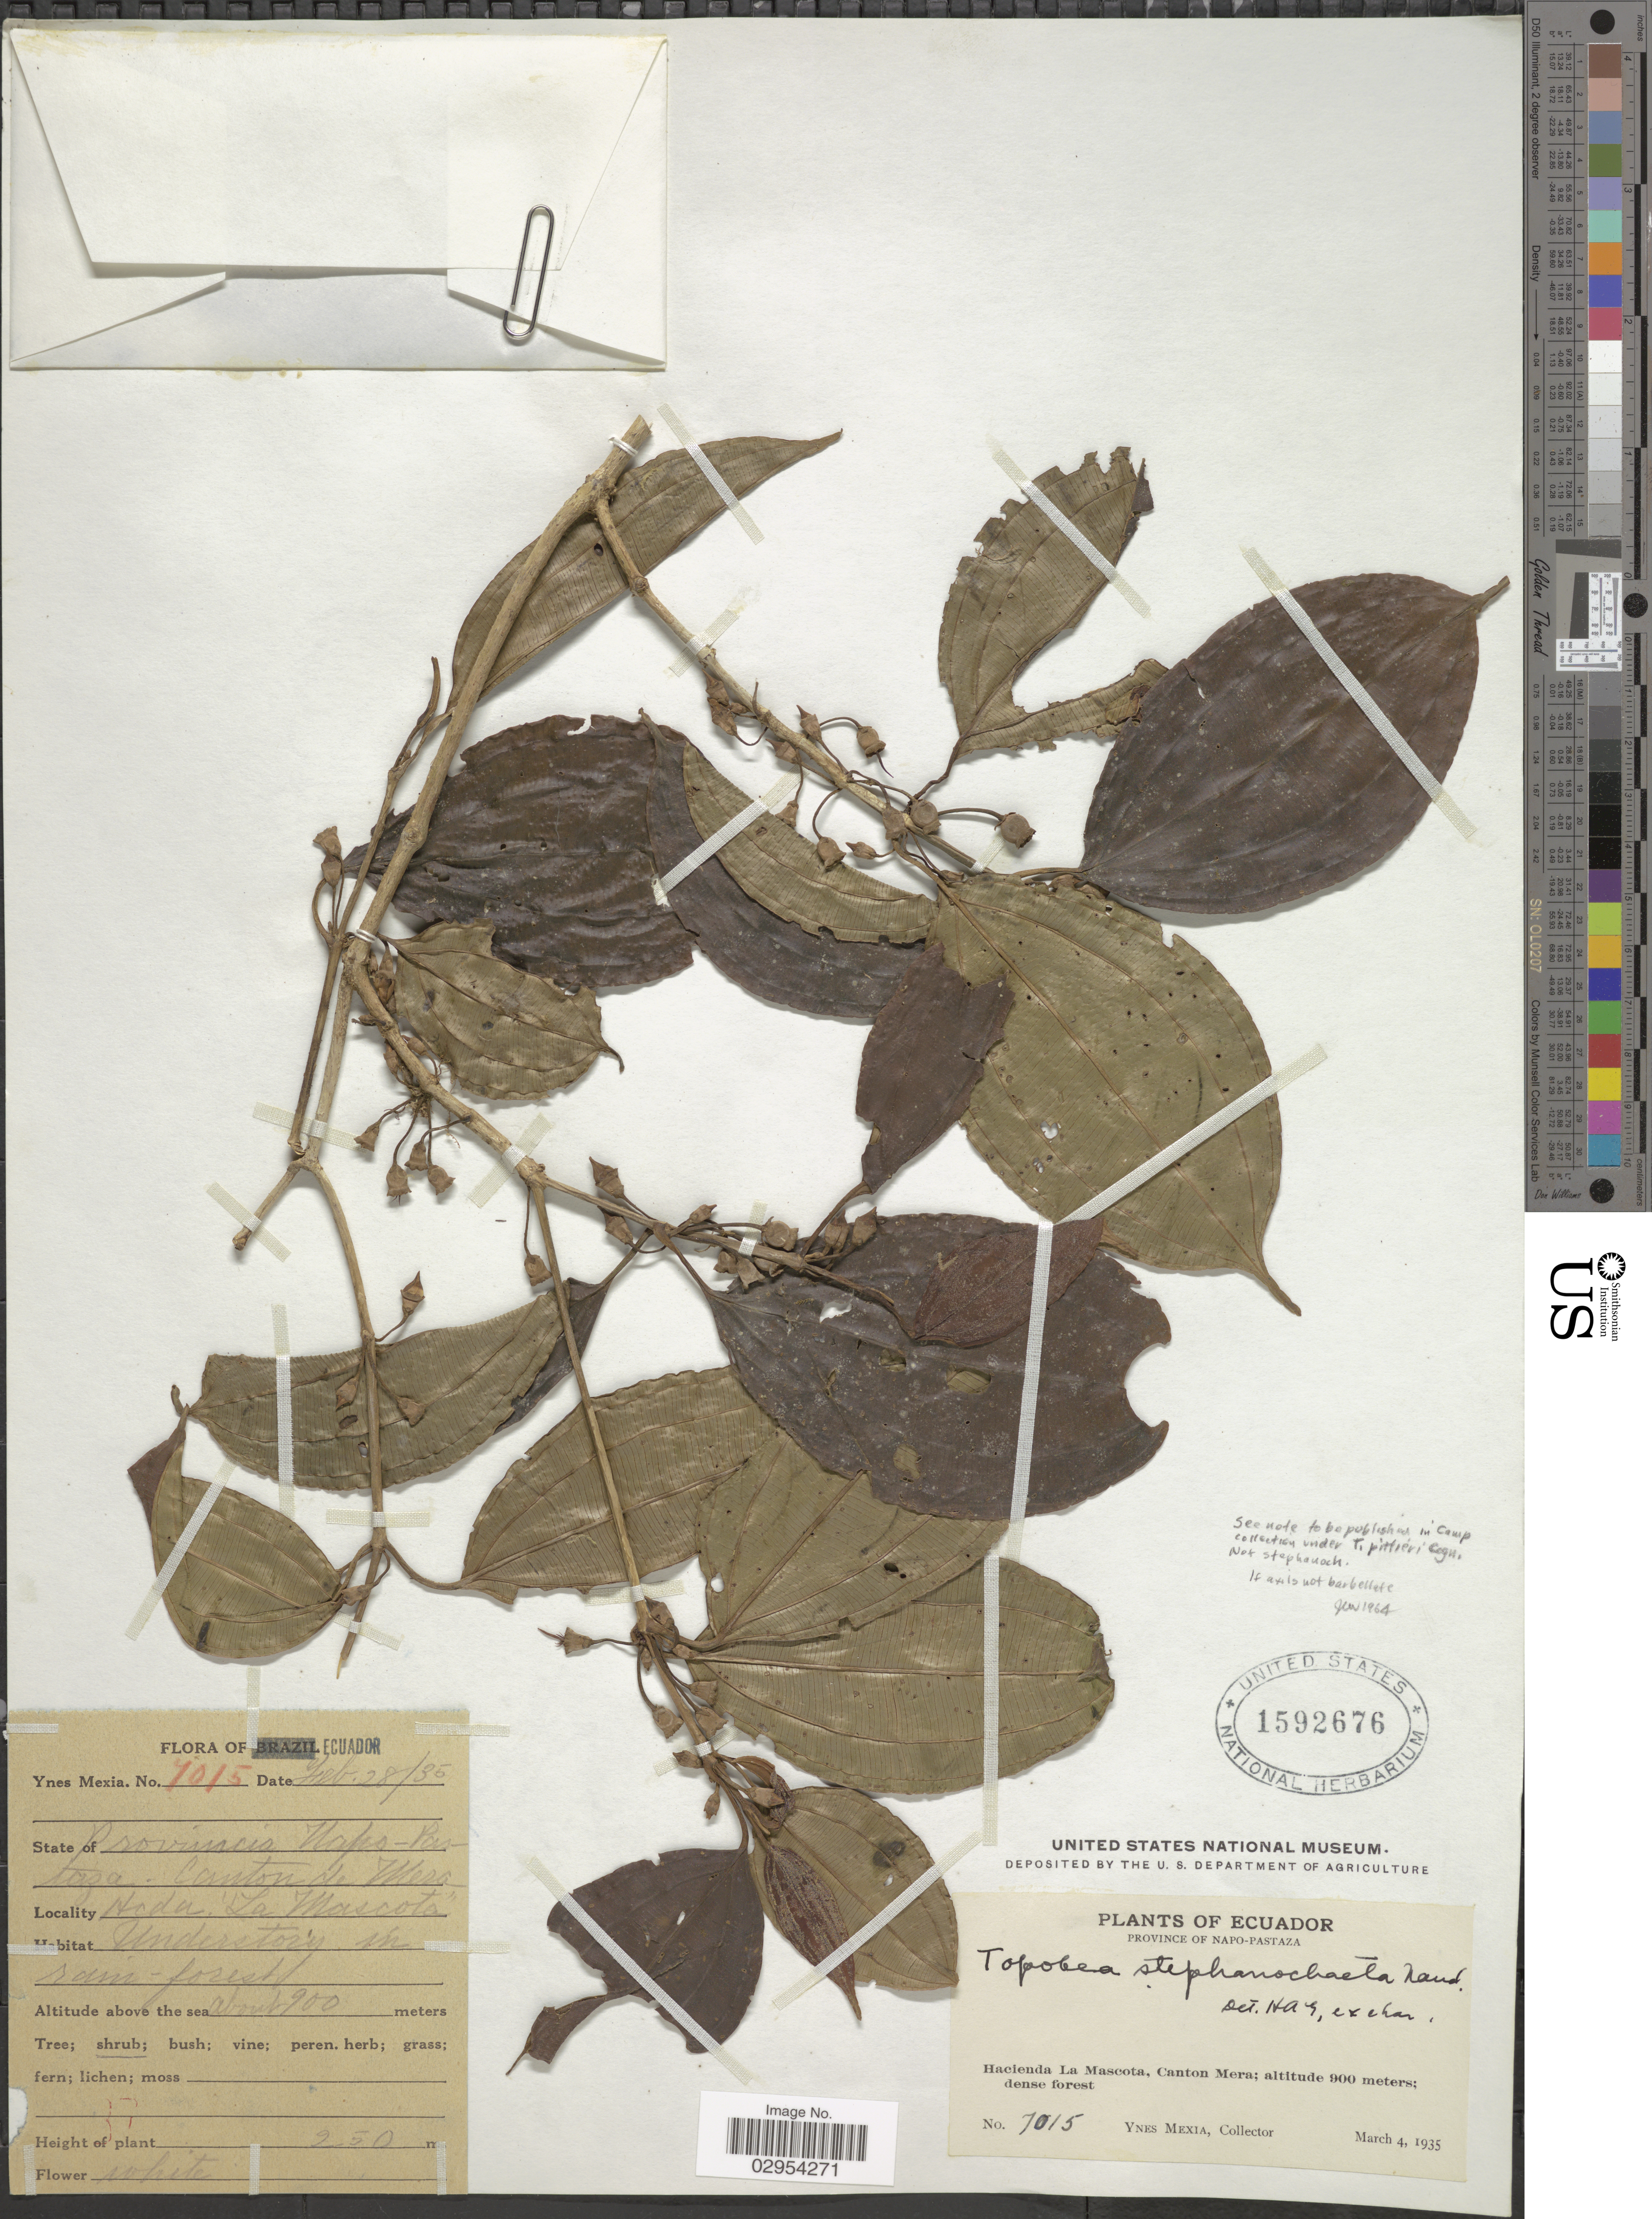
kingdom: Plantae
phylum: Tracheophyta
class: Magnoliopsida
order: Myrtales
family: Melastomataceae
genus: Topobea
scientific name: Topobea pittieri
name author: Cogn.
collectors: Y. Mexia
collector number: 7015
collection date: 1935-02-28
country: Ecuador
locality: Province of Napo-Pastaza, Hacienda La Mascota, Canton Mera.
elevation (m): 900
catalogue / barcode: US 1592676